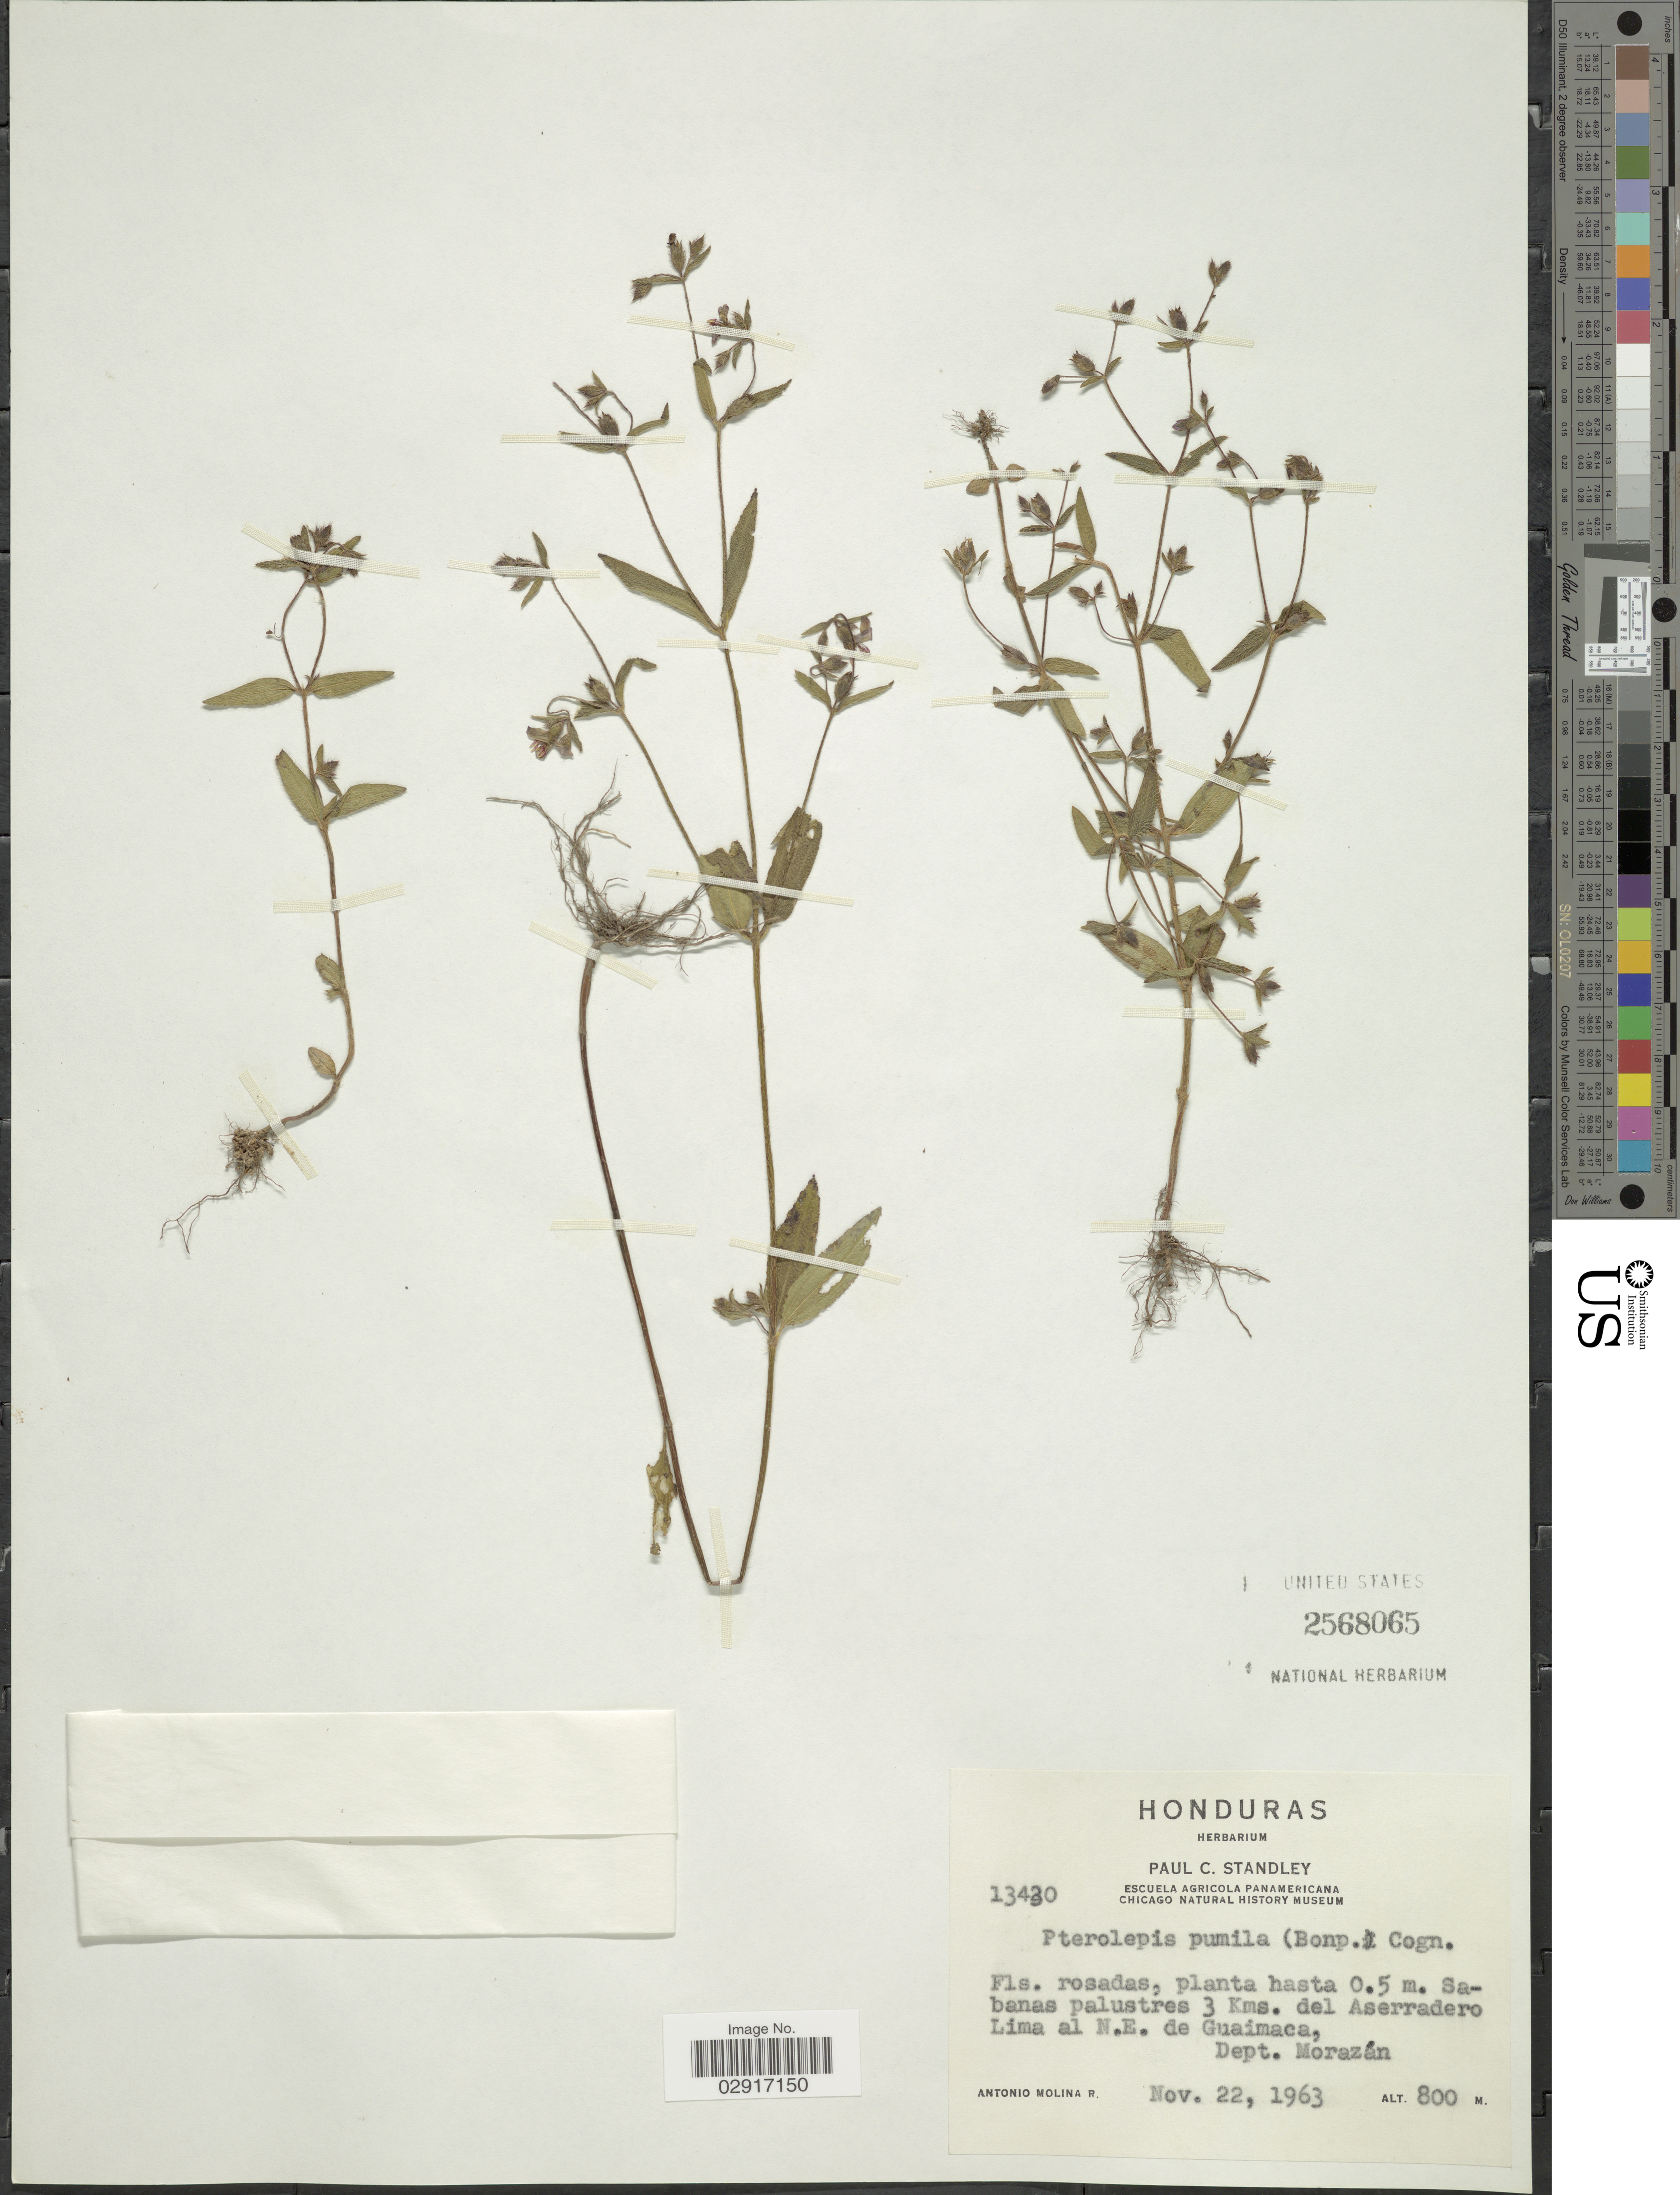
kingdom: Plantae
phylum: Tracheophyta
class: Magnoliopsida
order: Myrtales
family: Melastomataceae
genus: Pterolepis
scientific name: Pterolepis trichotoma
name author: (Rottb.) Cogn.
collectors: A. Molina R.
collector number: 13430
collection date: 1963-11-22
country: Honduras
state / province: Fco. Morazán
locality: Sabanas palustres 3 Kms. del Aserradero Lima al N.E. de Guaimaca, Dept. Morazán.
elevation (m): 800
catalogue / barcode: US 2568065